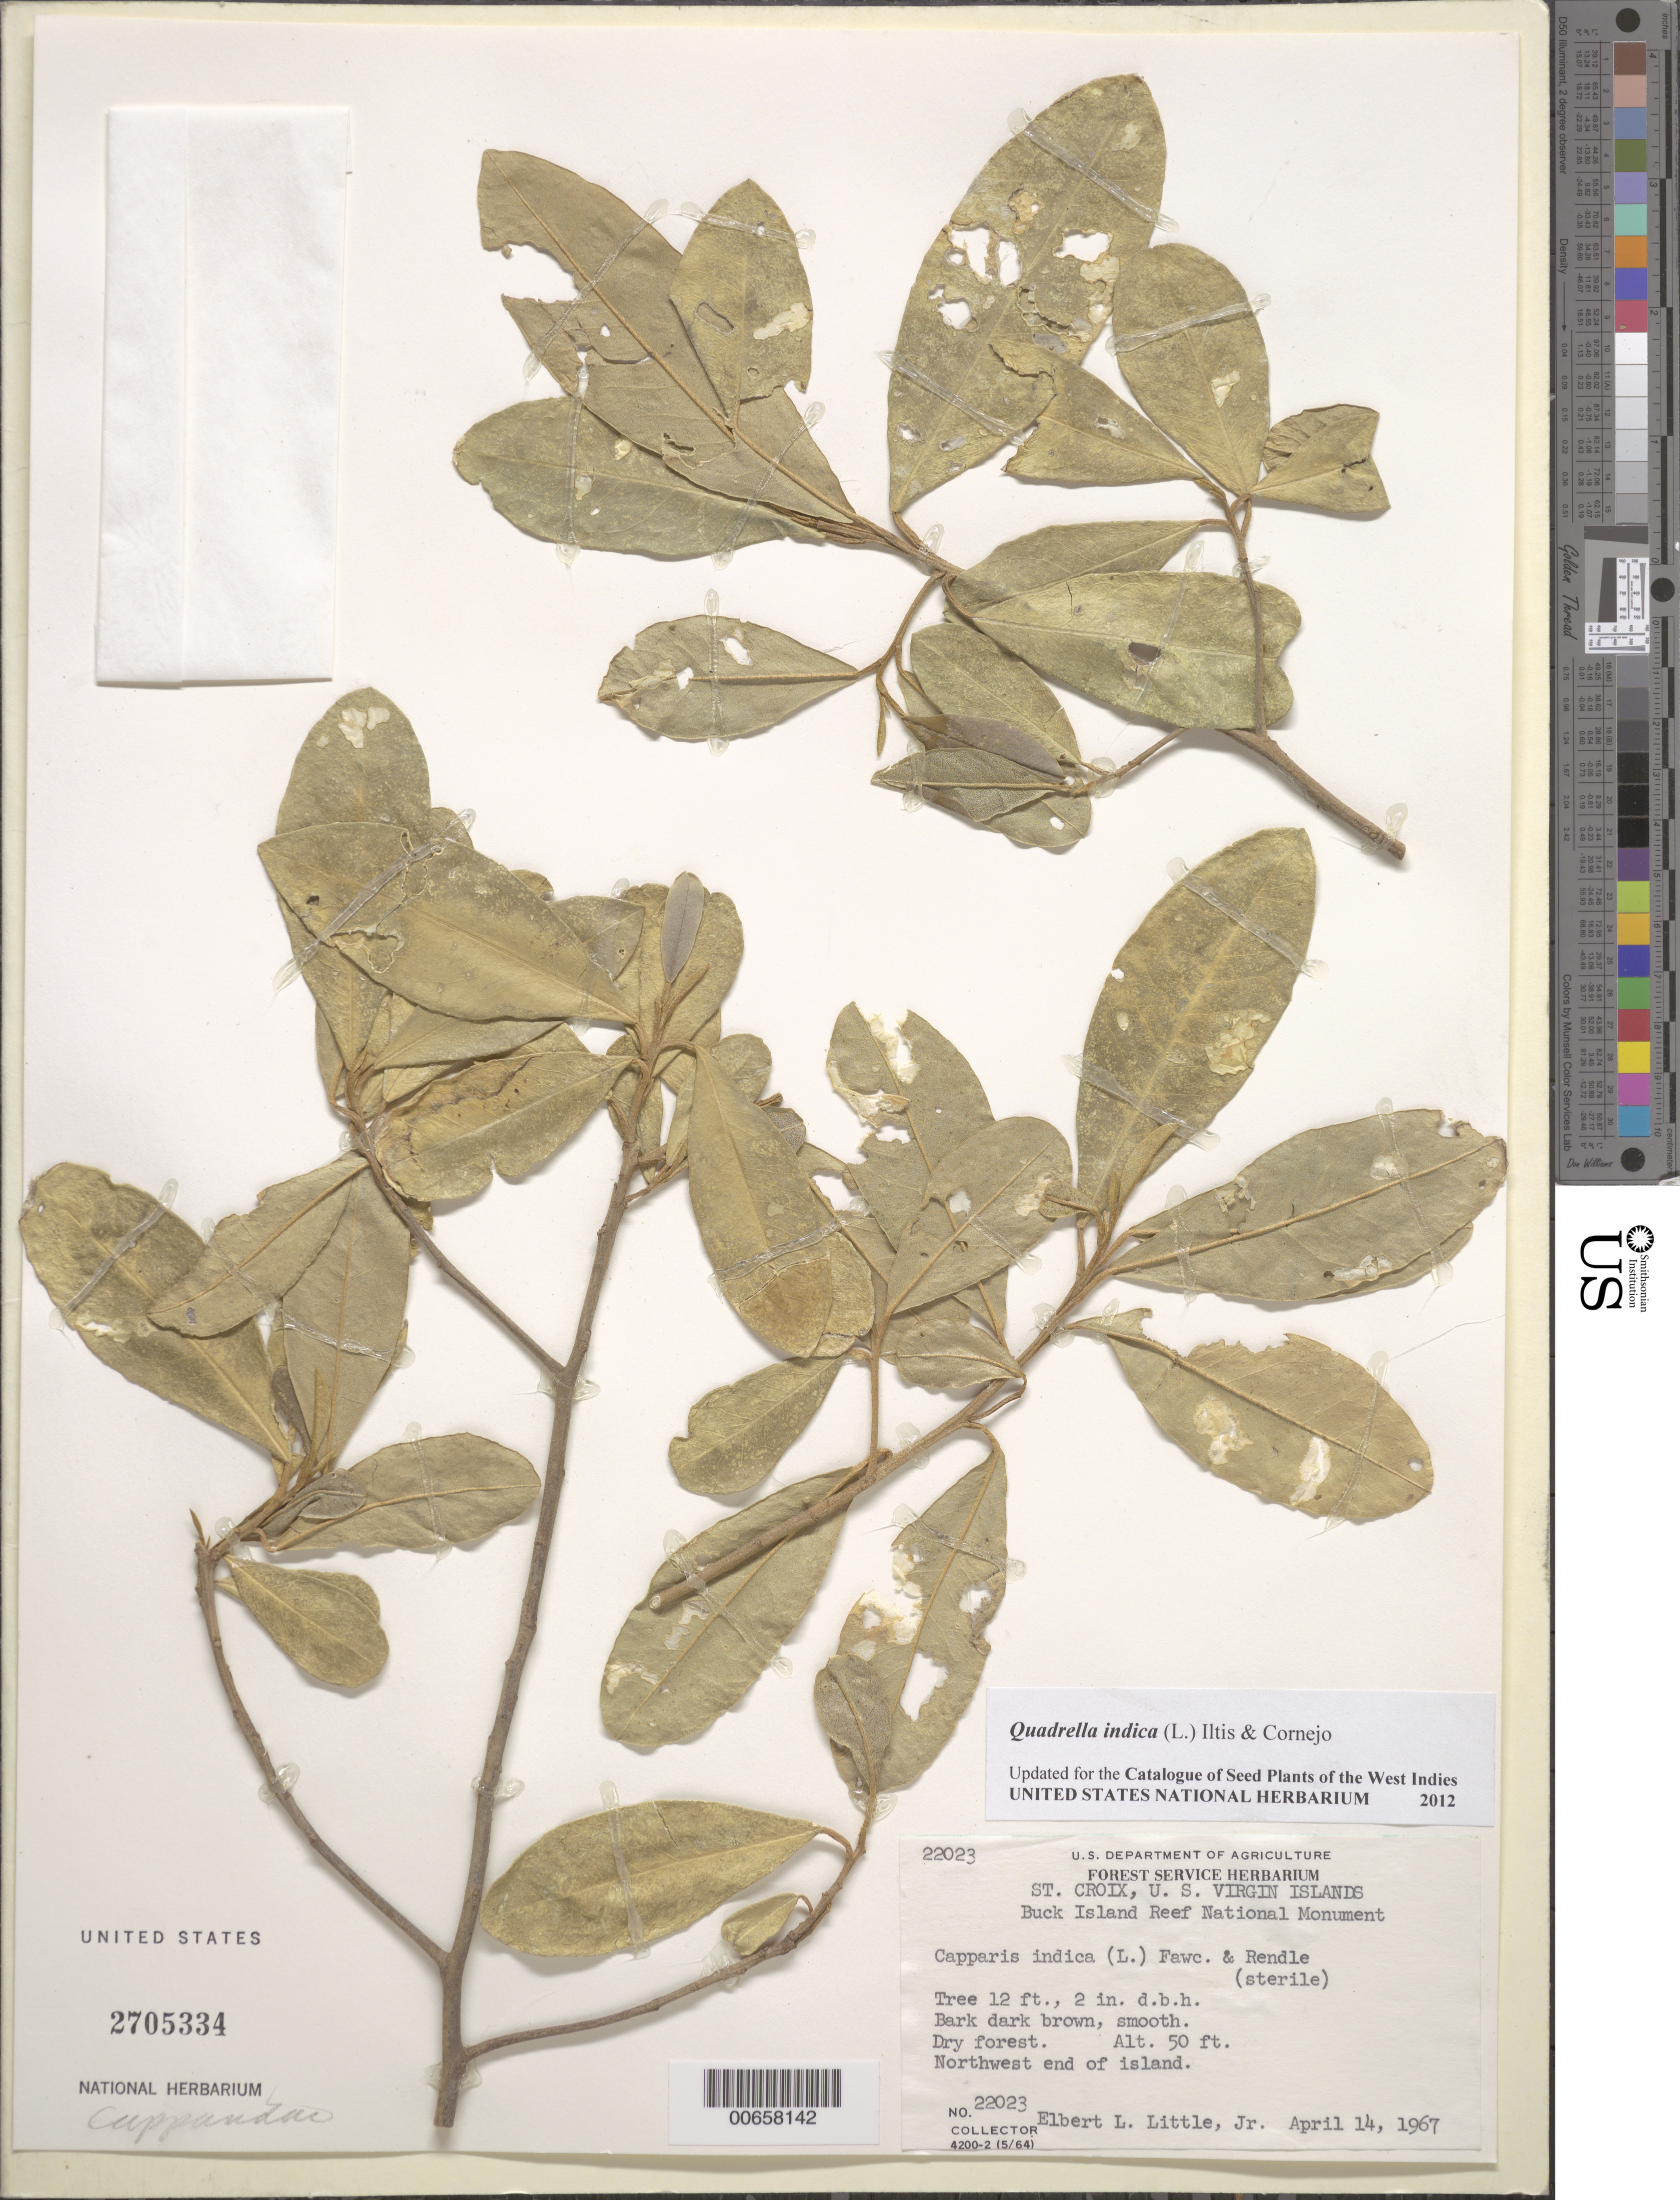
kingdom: Plantae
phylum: Tracheophyta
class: Magnoliopsida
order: Brassicales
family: Capparaceae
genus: Capparis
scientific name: Capparis indica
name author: (L.) Fawc. & Rendle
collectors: E. L. Little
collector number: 22023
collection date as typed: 14 Apr 1967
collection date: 1967-04-14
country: U.S. Virgin Islands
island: Buck Island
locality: Buck Island Reef Natl. Monument; NW end of island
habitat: Dry forest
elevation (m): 15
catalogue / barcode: US 2705334